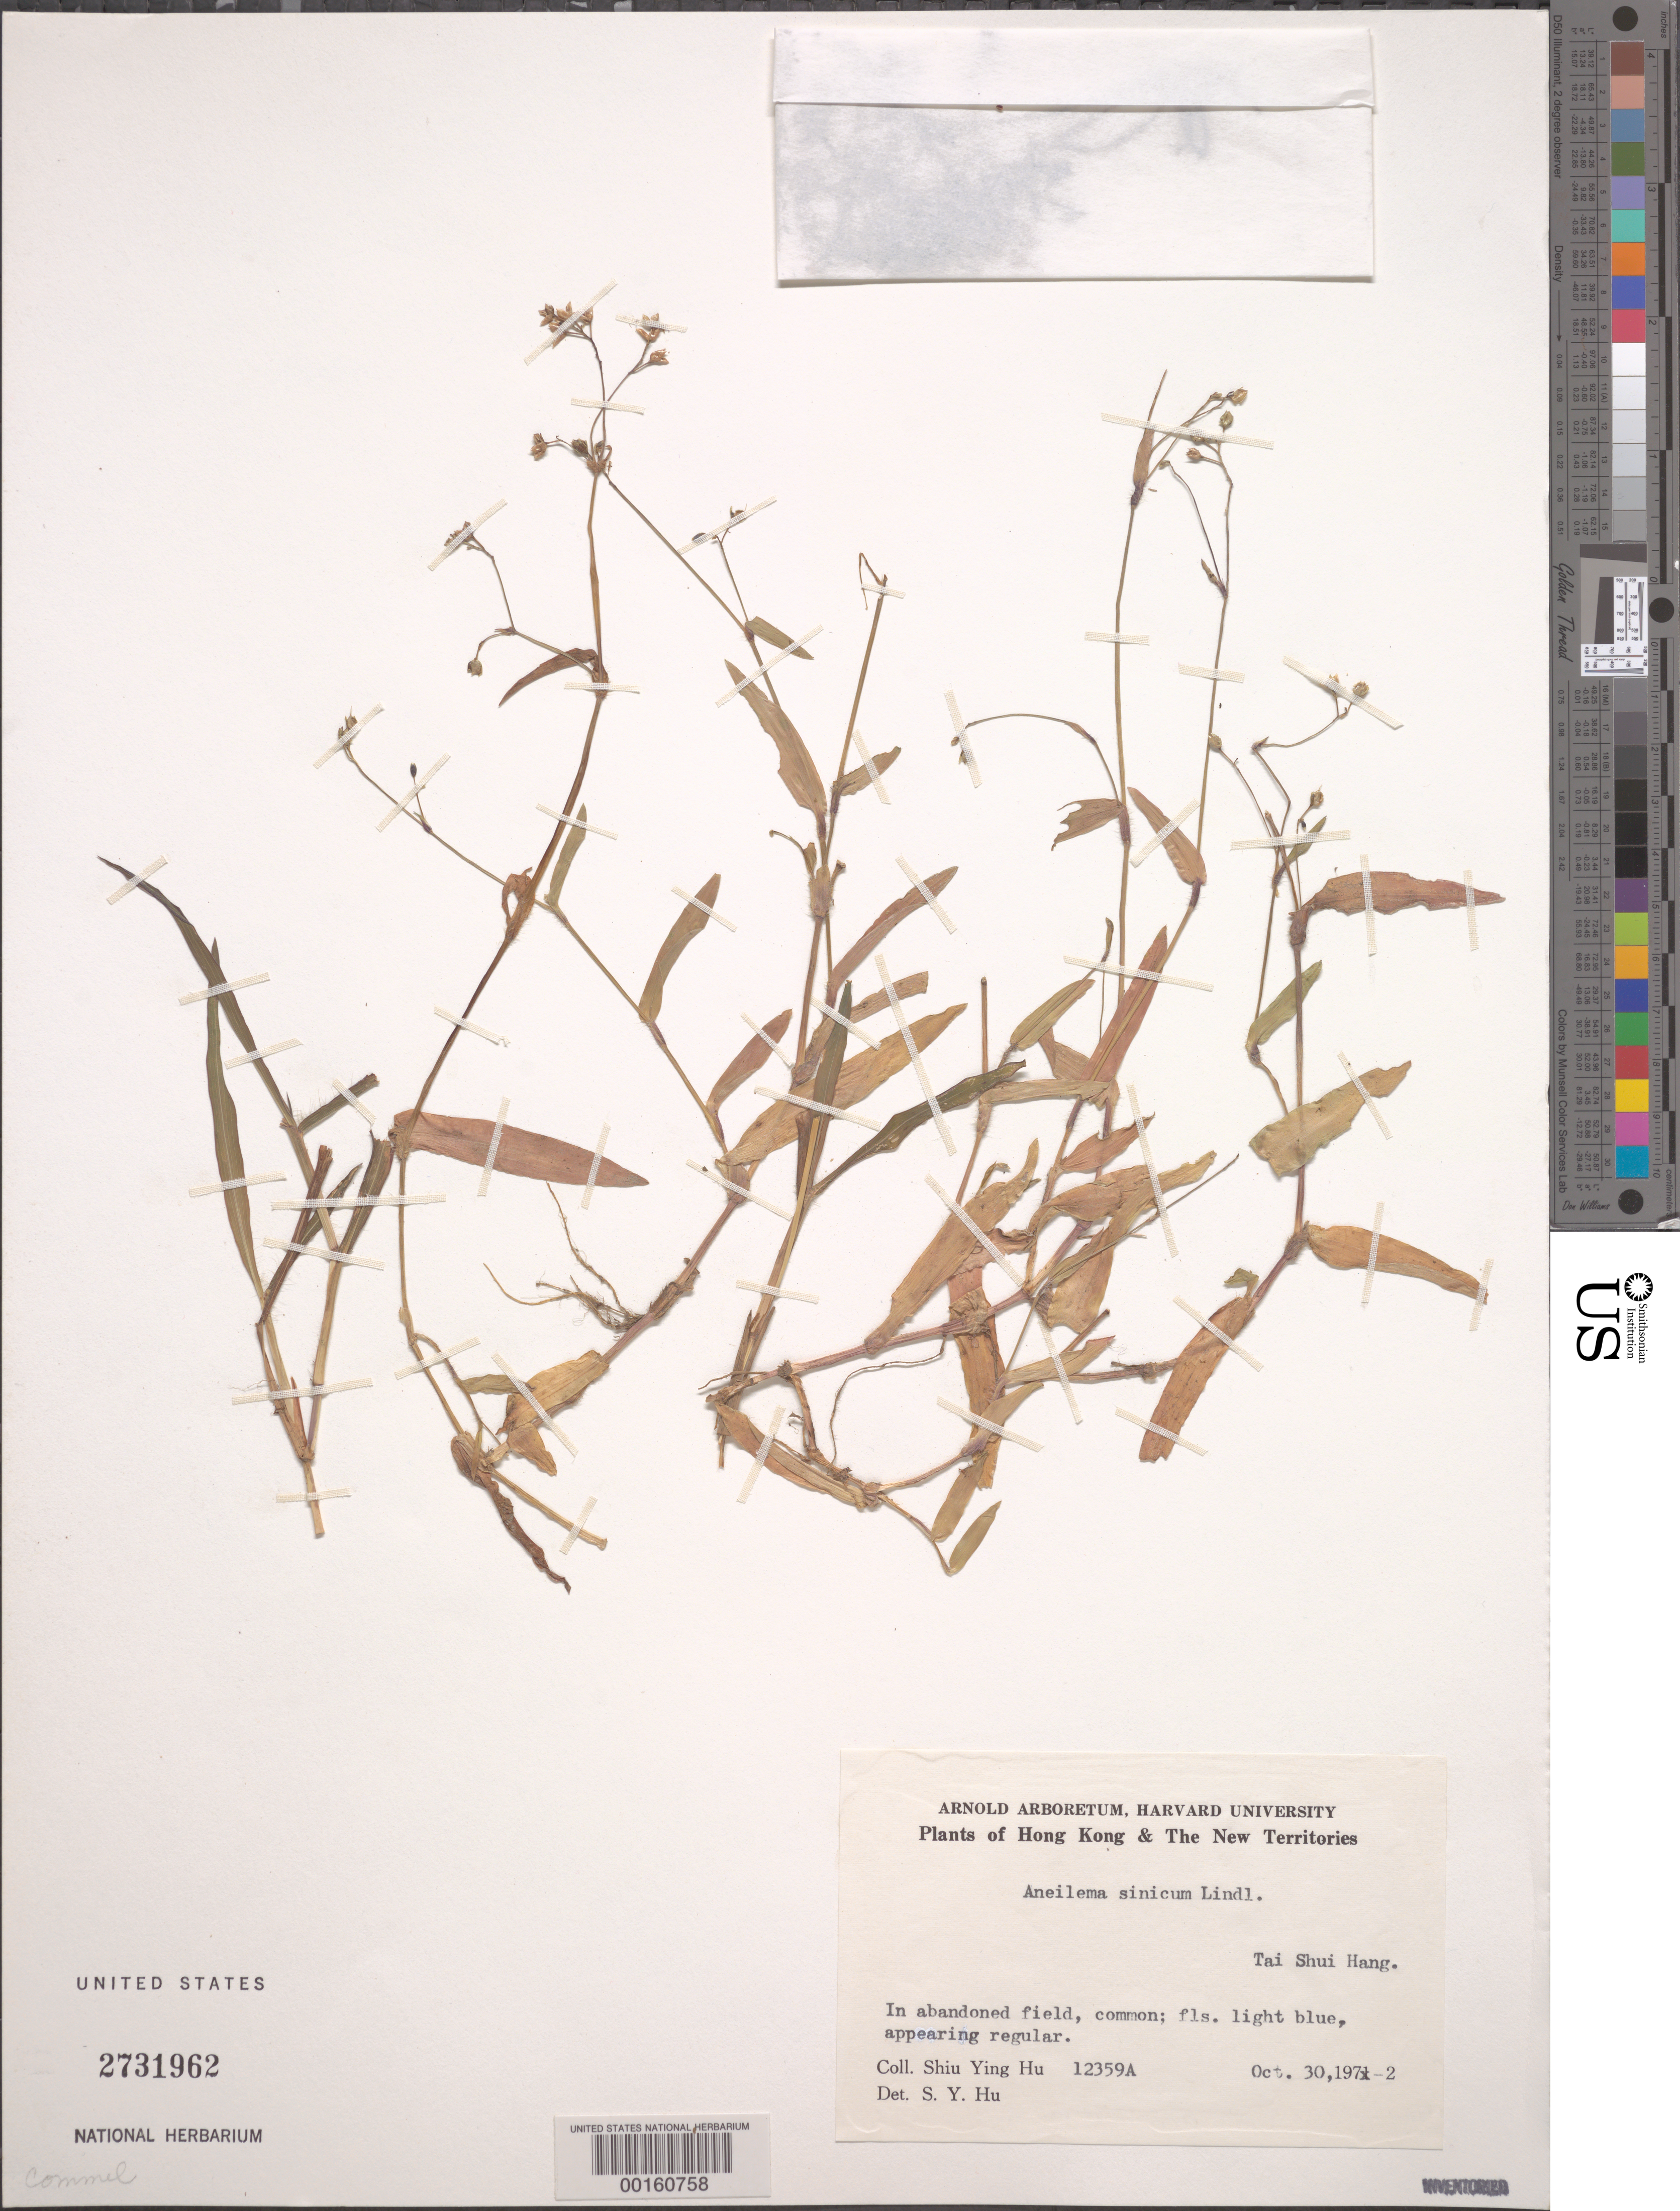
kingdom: Plantae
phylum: Tracheophyta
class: Liliopsida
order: Commelinales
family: Commelinaceae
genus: Murdannia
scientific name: Murdannia nudiflora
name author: (L.) Brenan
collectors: S. Y. Hu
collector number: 12359a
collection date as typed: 30 Oct 1972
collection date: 1972-10-30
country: China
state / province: Hong Kong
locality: Tai shui hang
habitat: Abandoned field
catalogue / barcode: US 2731962